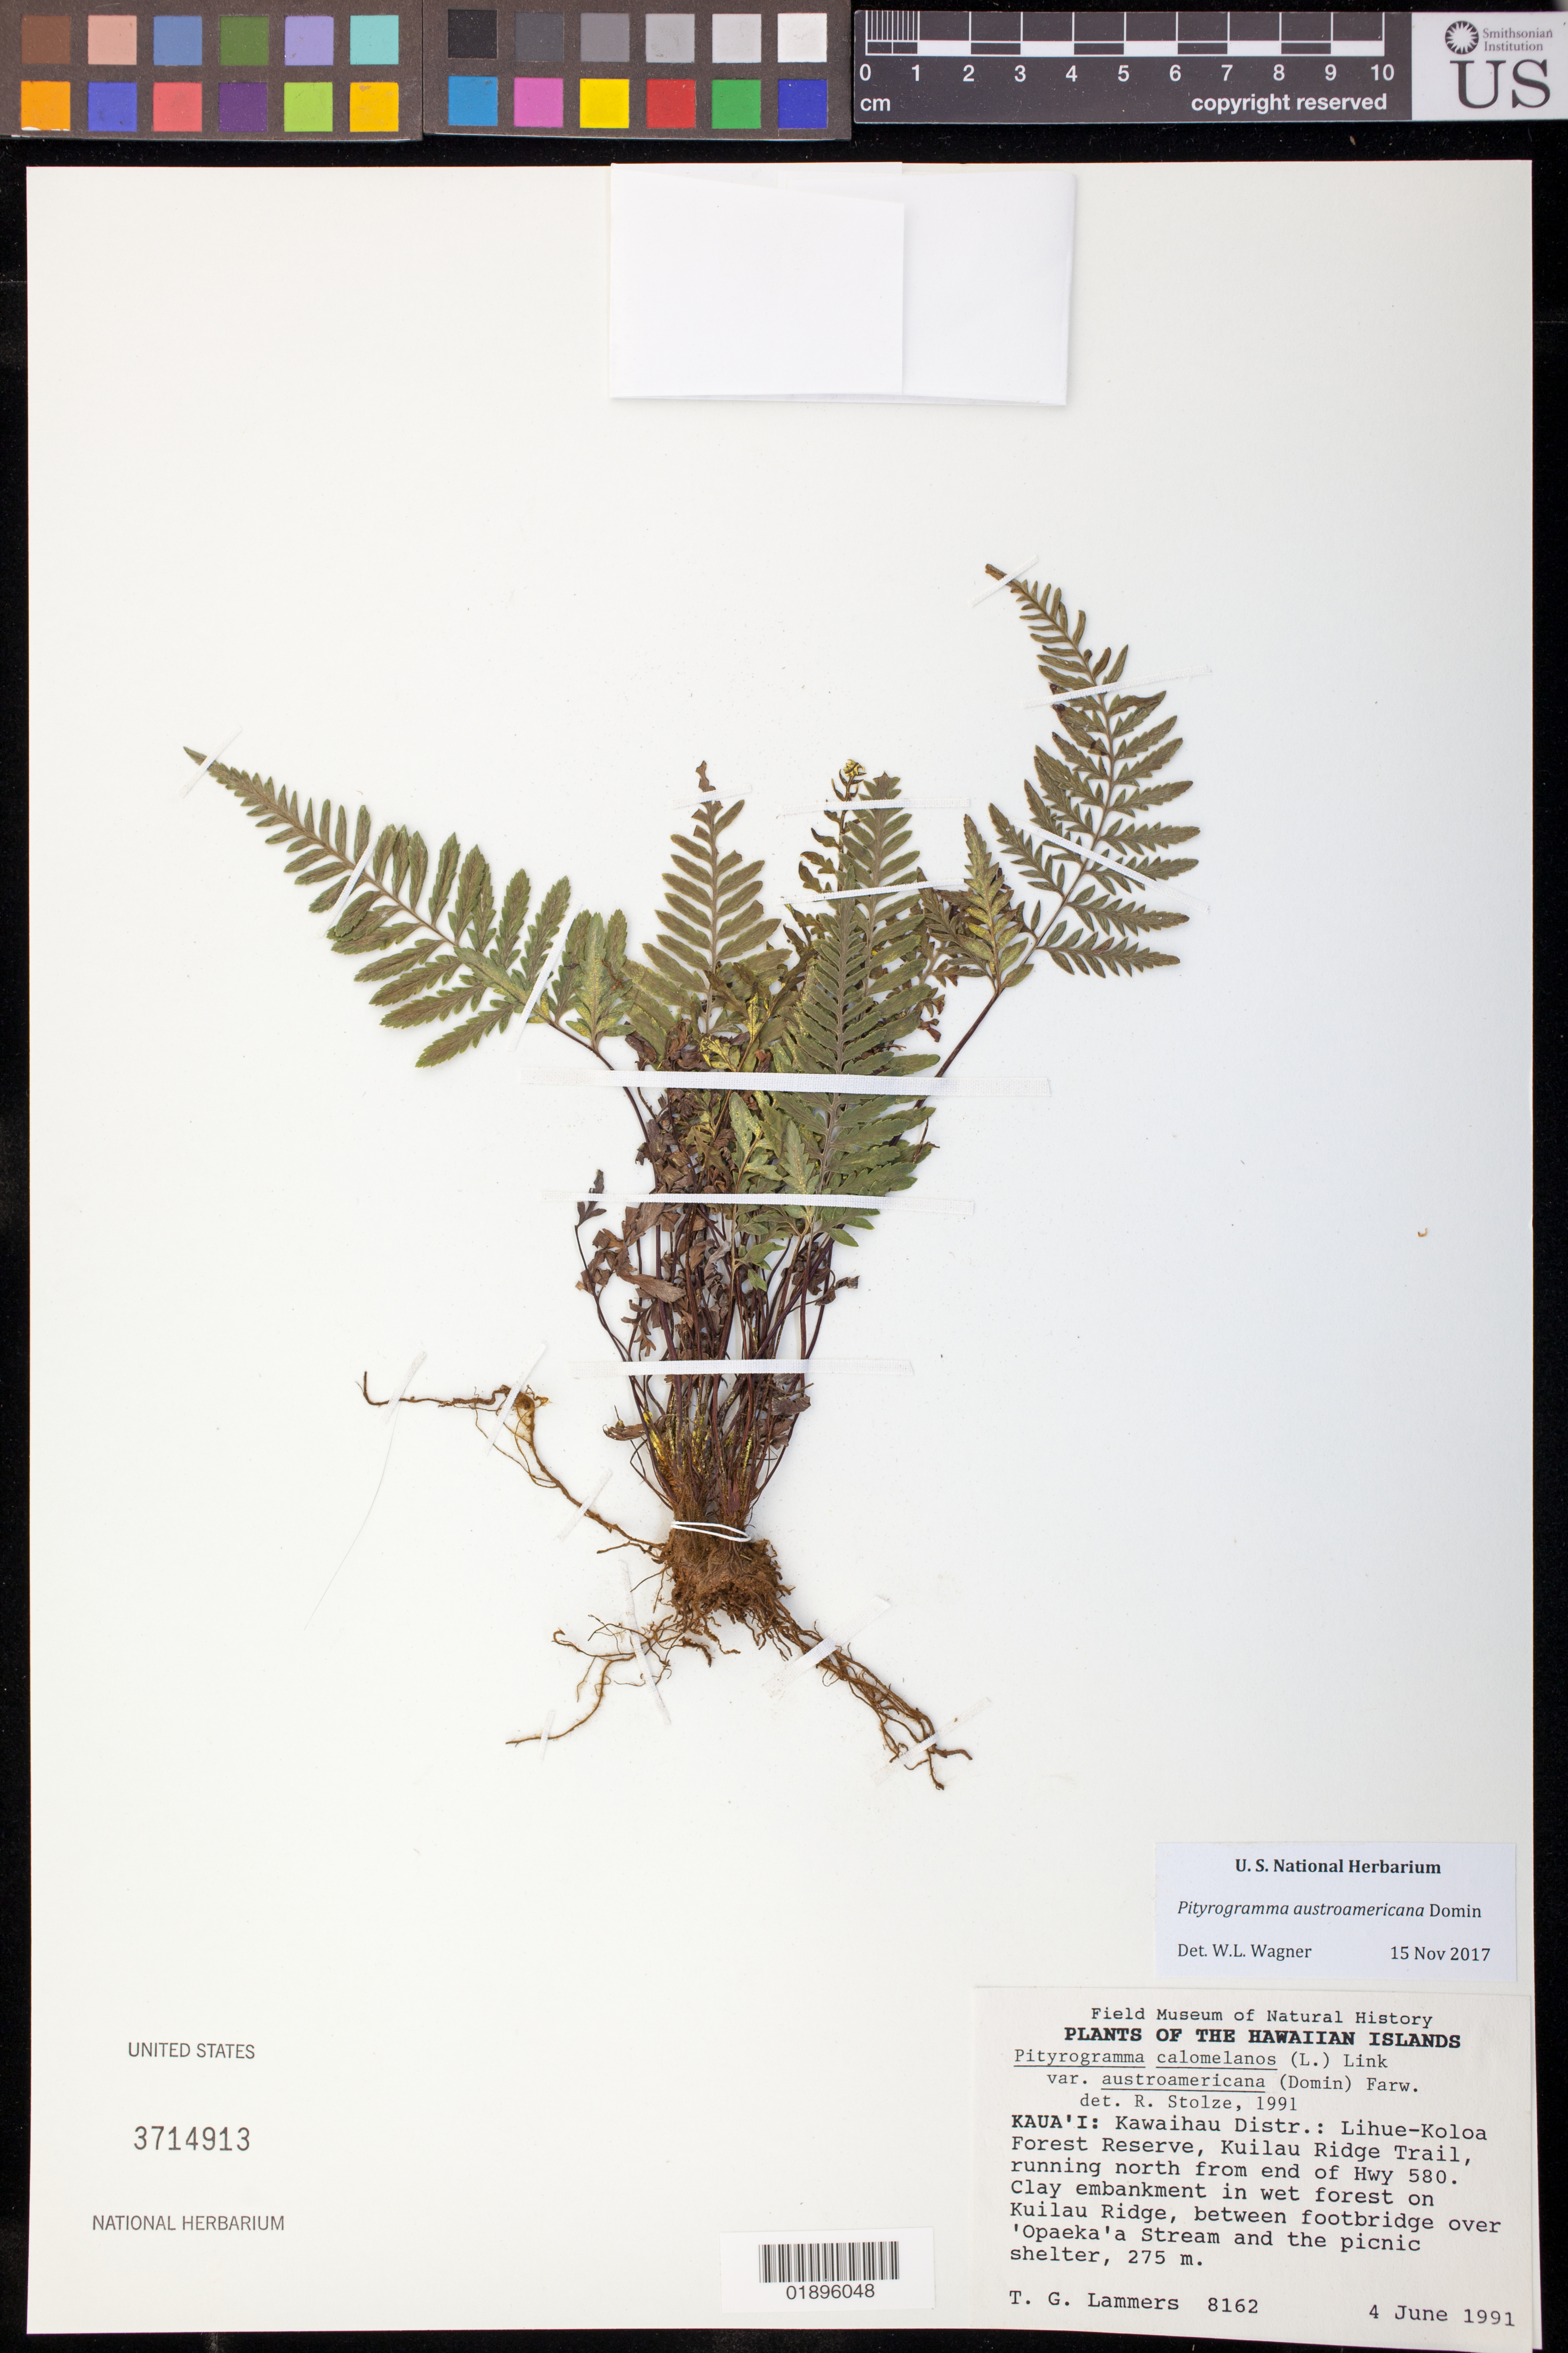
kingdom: Plantae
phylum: Tracheophyta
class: Polypodiopsida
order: Polypodiales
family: Pteridaceae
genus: Pityrogramma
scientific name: Pityrogramma austroamericana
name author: Domin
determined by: Wagner, W. L., (BOT), Smithsonian Institution - National Museum of Natural History (UNITED STATES)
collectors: T. G. Lammers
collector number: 8162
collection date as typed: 4 Jun 1991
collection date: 1991-06-04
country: United States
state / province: Hawaii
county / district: Kauai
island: Kaua'i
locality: Kawaihau District, Lihue-Koloa Forest Reserve, Kuilau Ridge Trail, running north from end of Hwy 580, on Kuilau Ridge between footgridge over 'Opaeka'a Stream and the picnic shelter.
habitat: Wet forest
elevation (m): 275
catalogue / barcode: US 3714913